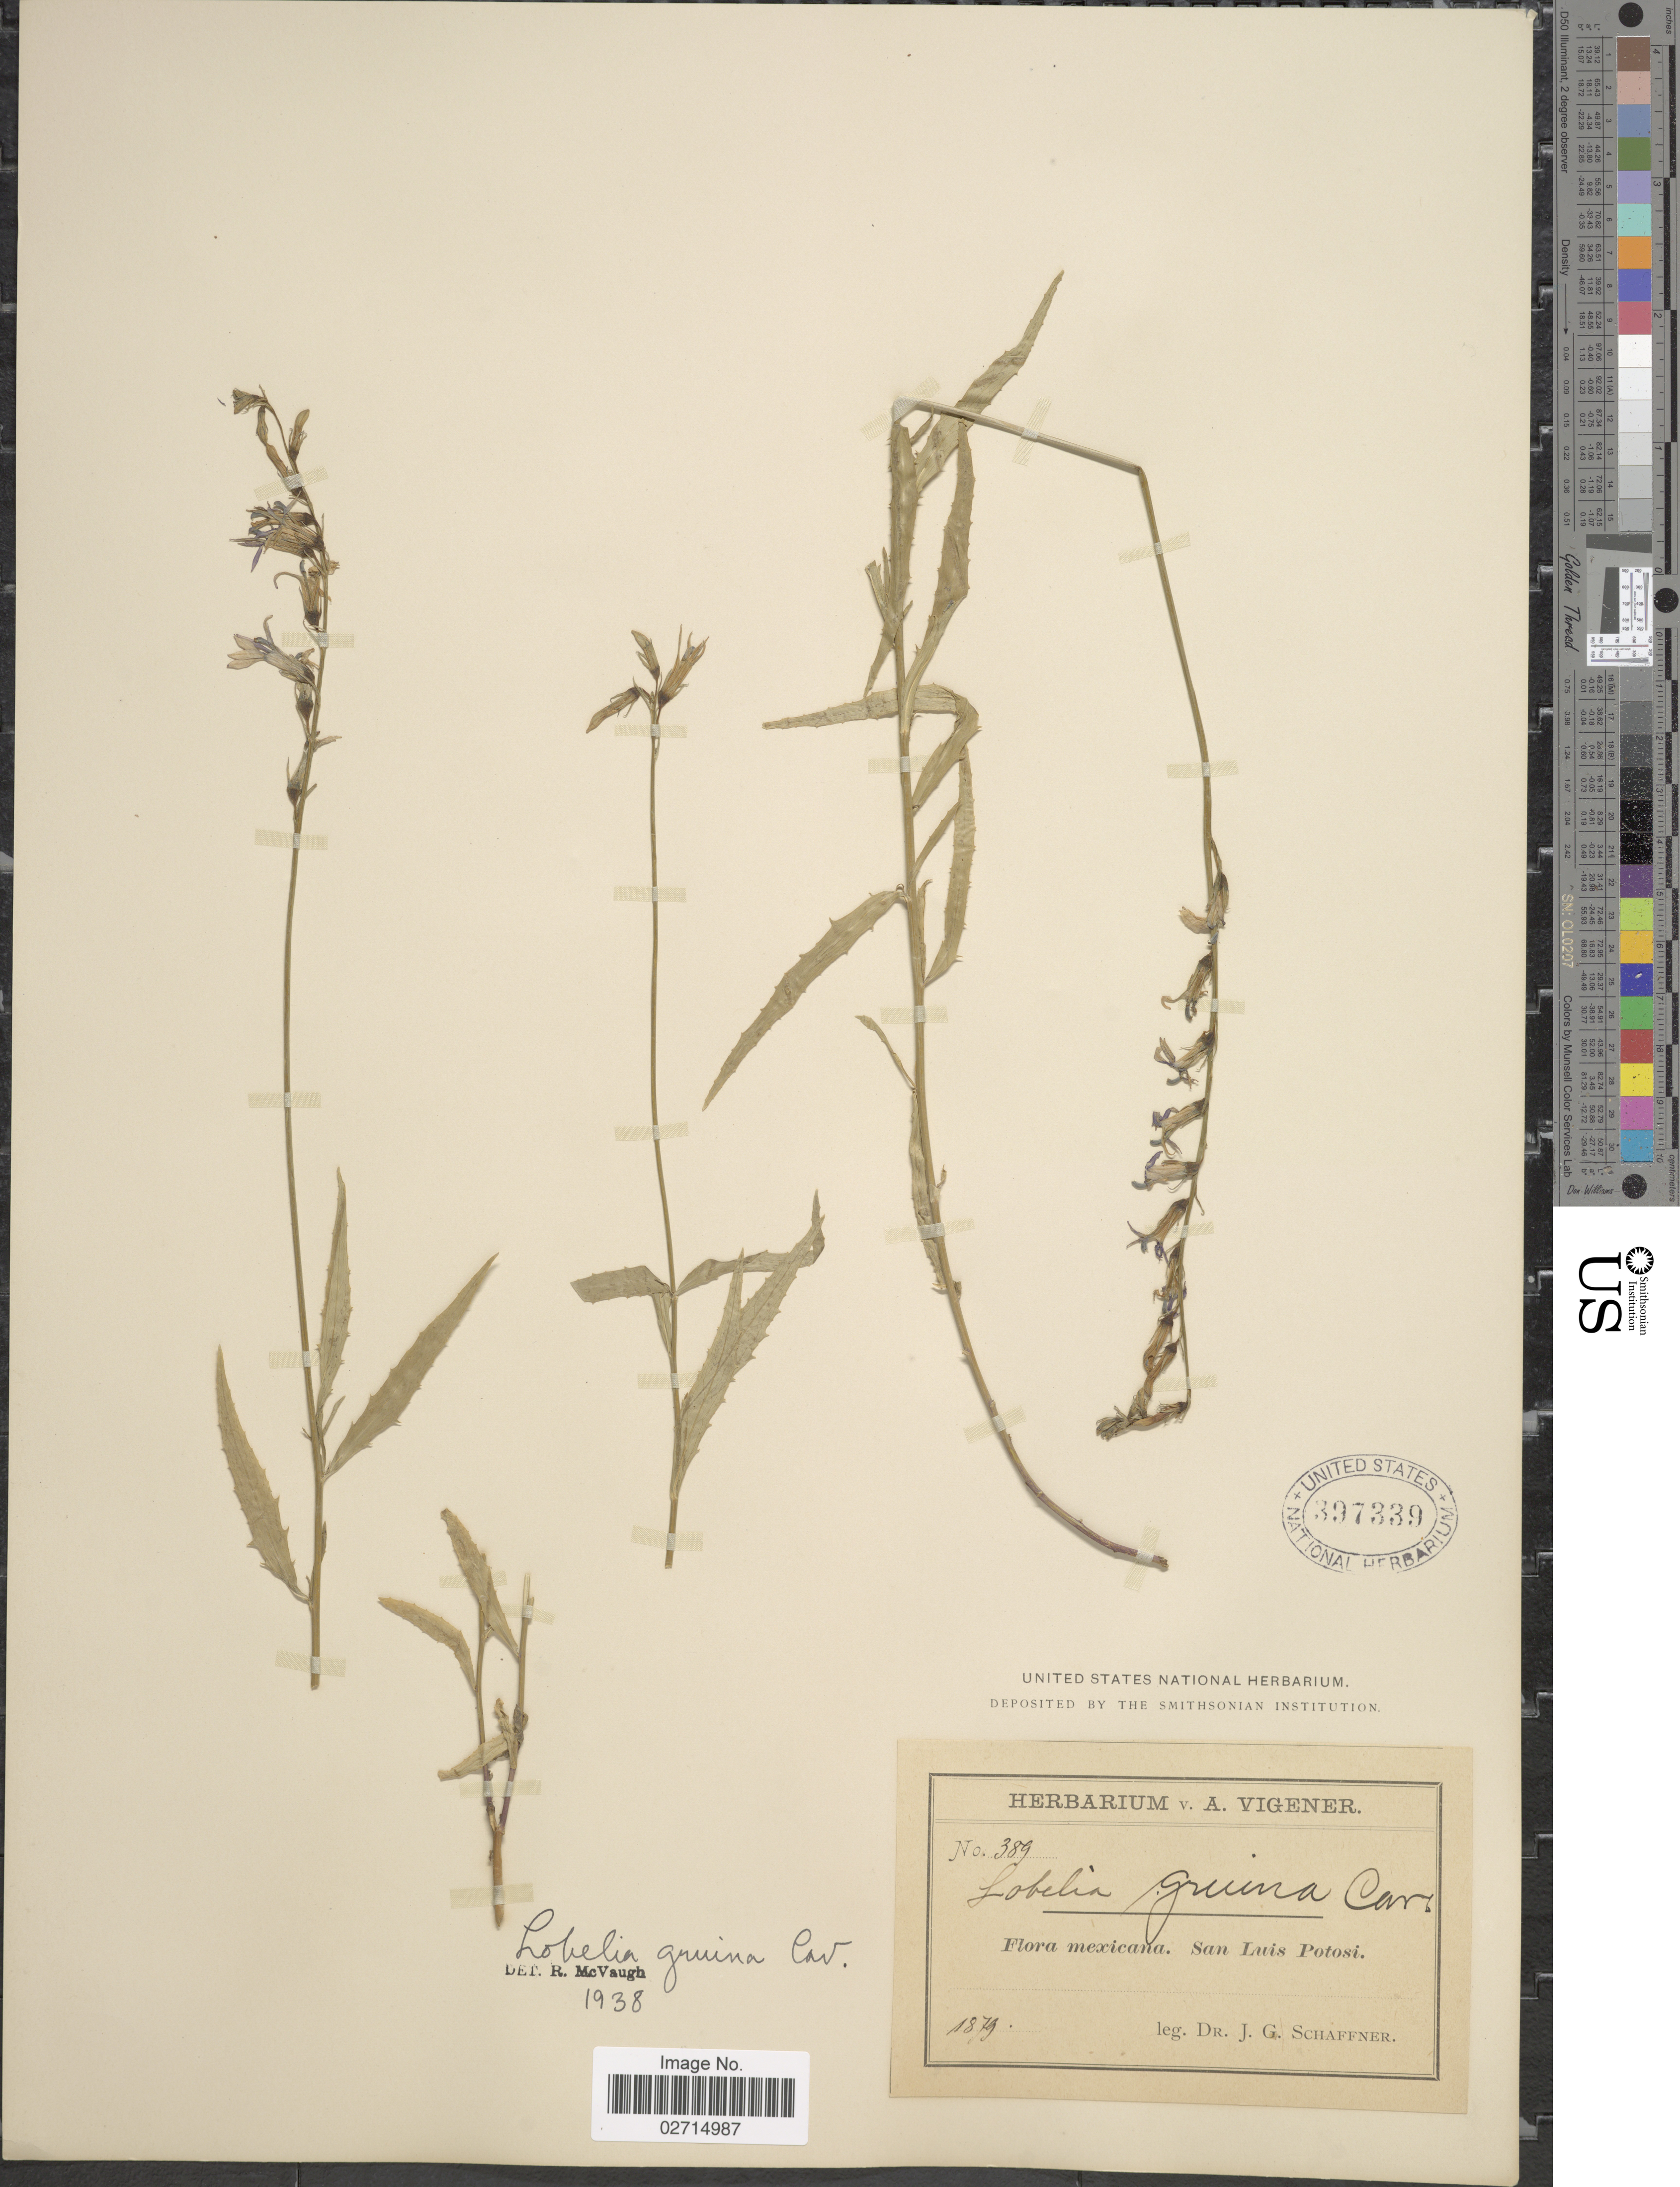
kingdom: Plantae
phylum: Tracheophyta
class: Magnoliopsida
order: Asterales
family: Campanulaceae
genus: Lobelia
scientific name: Lobelia gruina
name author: Cav.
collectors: J. G. Schaffner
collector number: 389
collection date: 1879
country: Mexico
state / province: San Luis Potosí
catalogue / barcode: US 397339